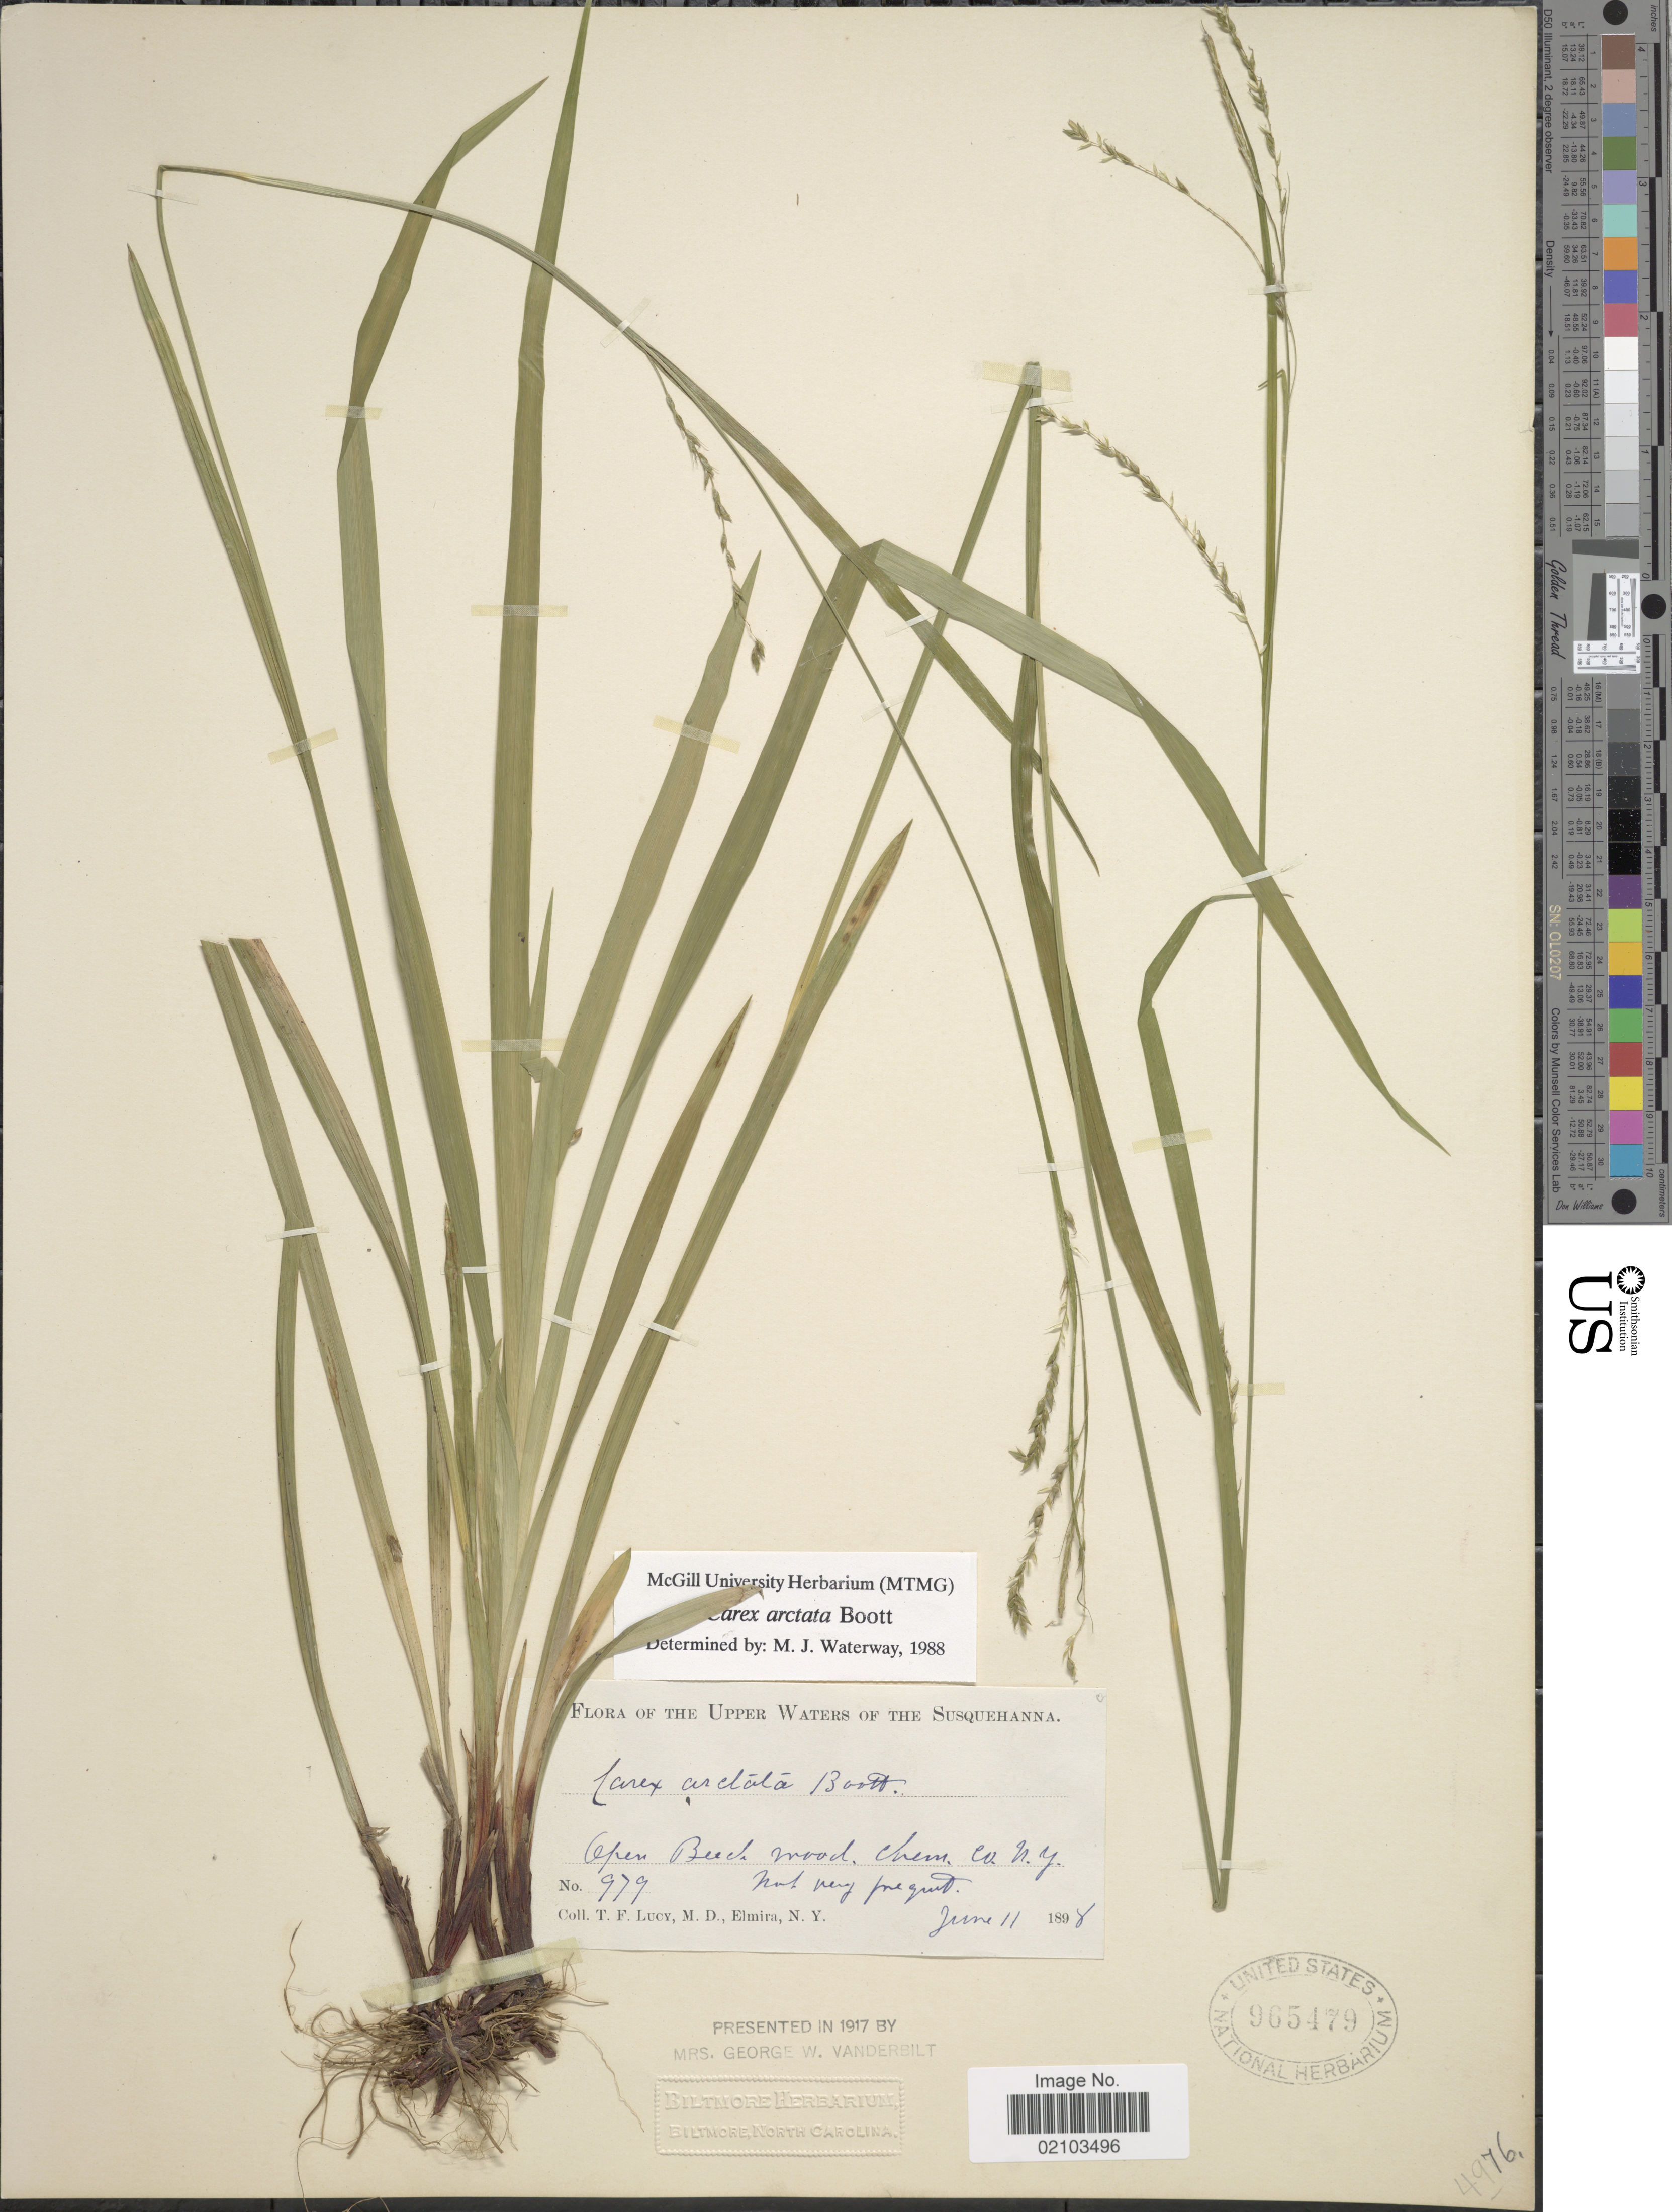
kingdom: Plantae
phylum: Tracheophyta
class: Liliopsida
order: Poales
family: Cyperaceae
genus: Carex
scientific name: Carex arctata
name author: Boott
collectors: T. Lucy & M. Elmira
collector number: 979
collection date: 1898-06-11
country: United States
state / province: New York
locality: The Upper Waters of the Susquehanna, open Beech wood, Chem. Co.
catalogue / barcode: US 965479